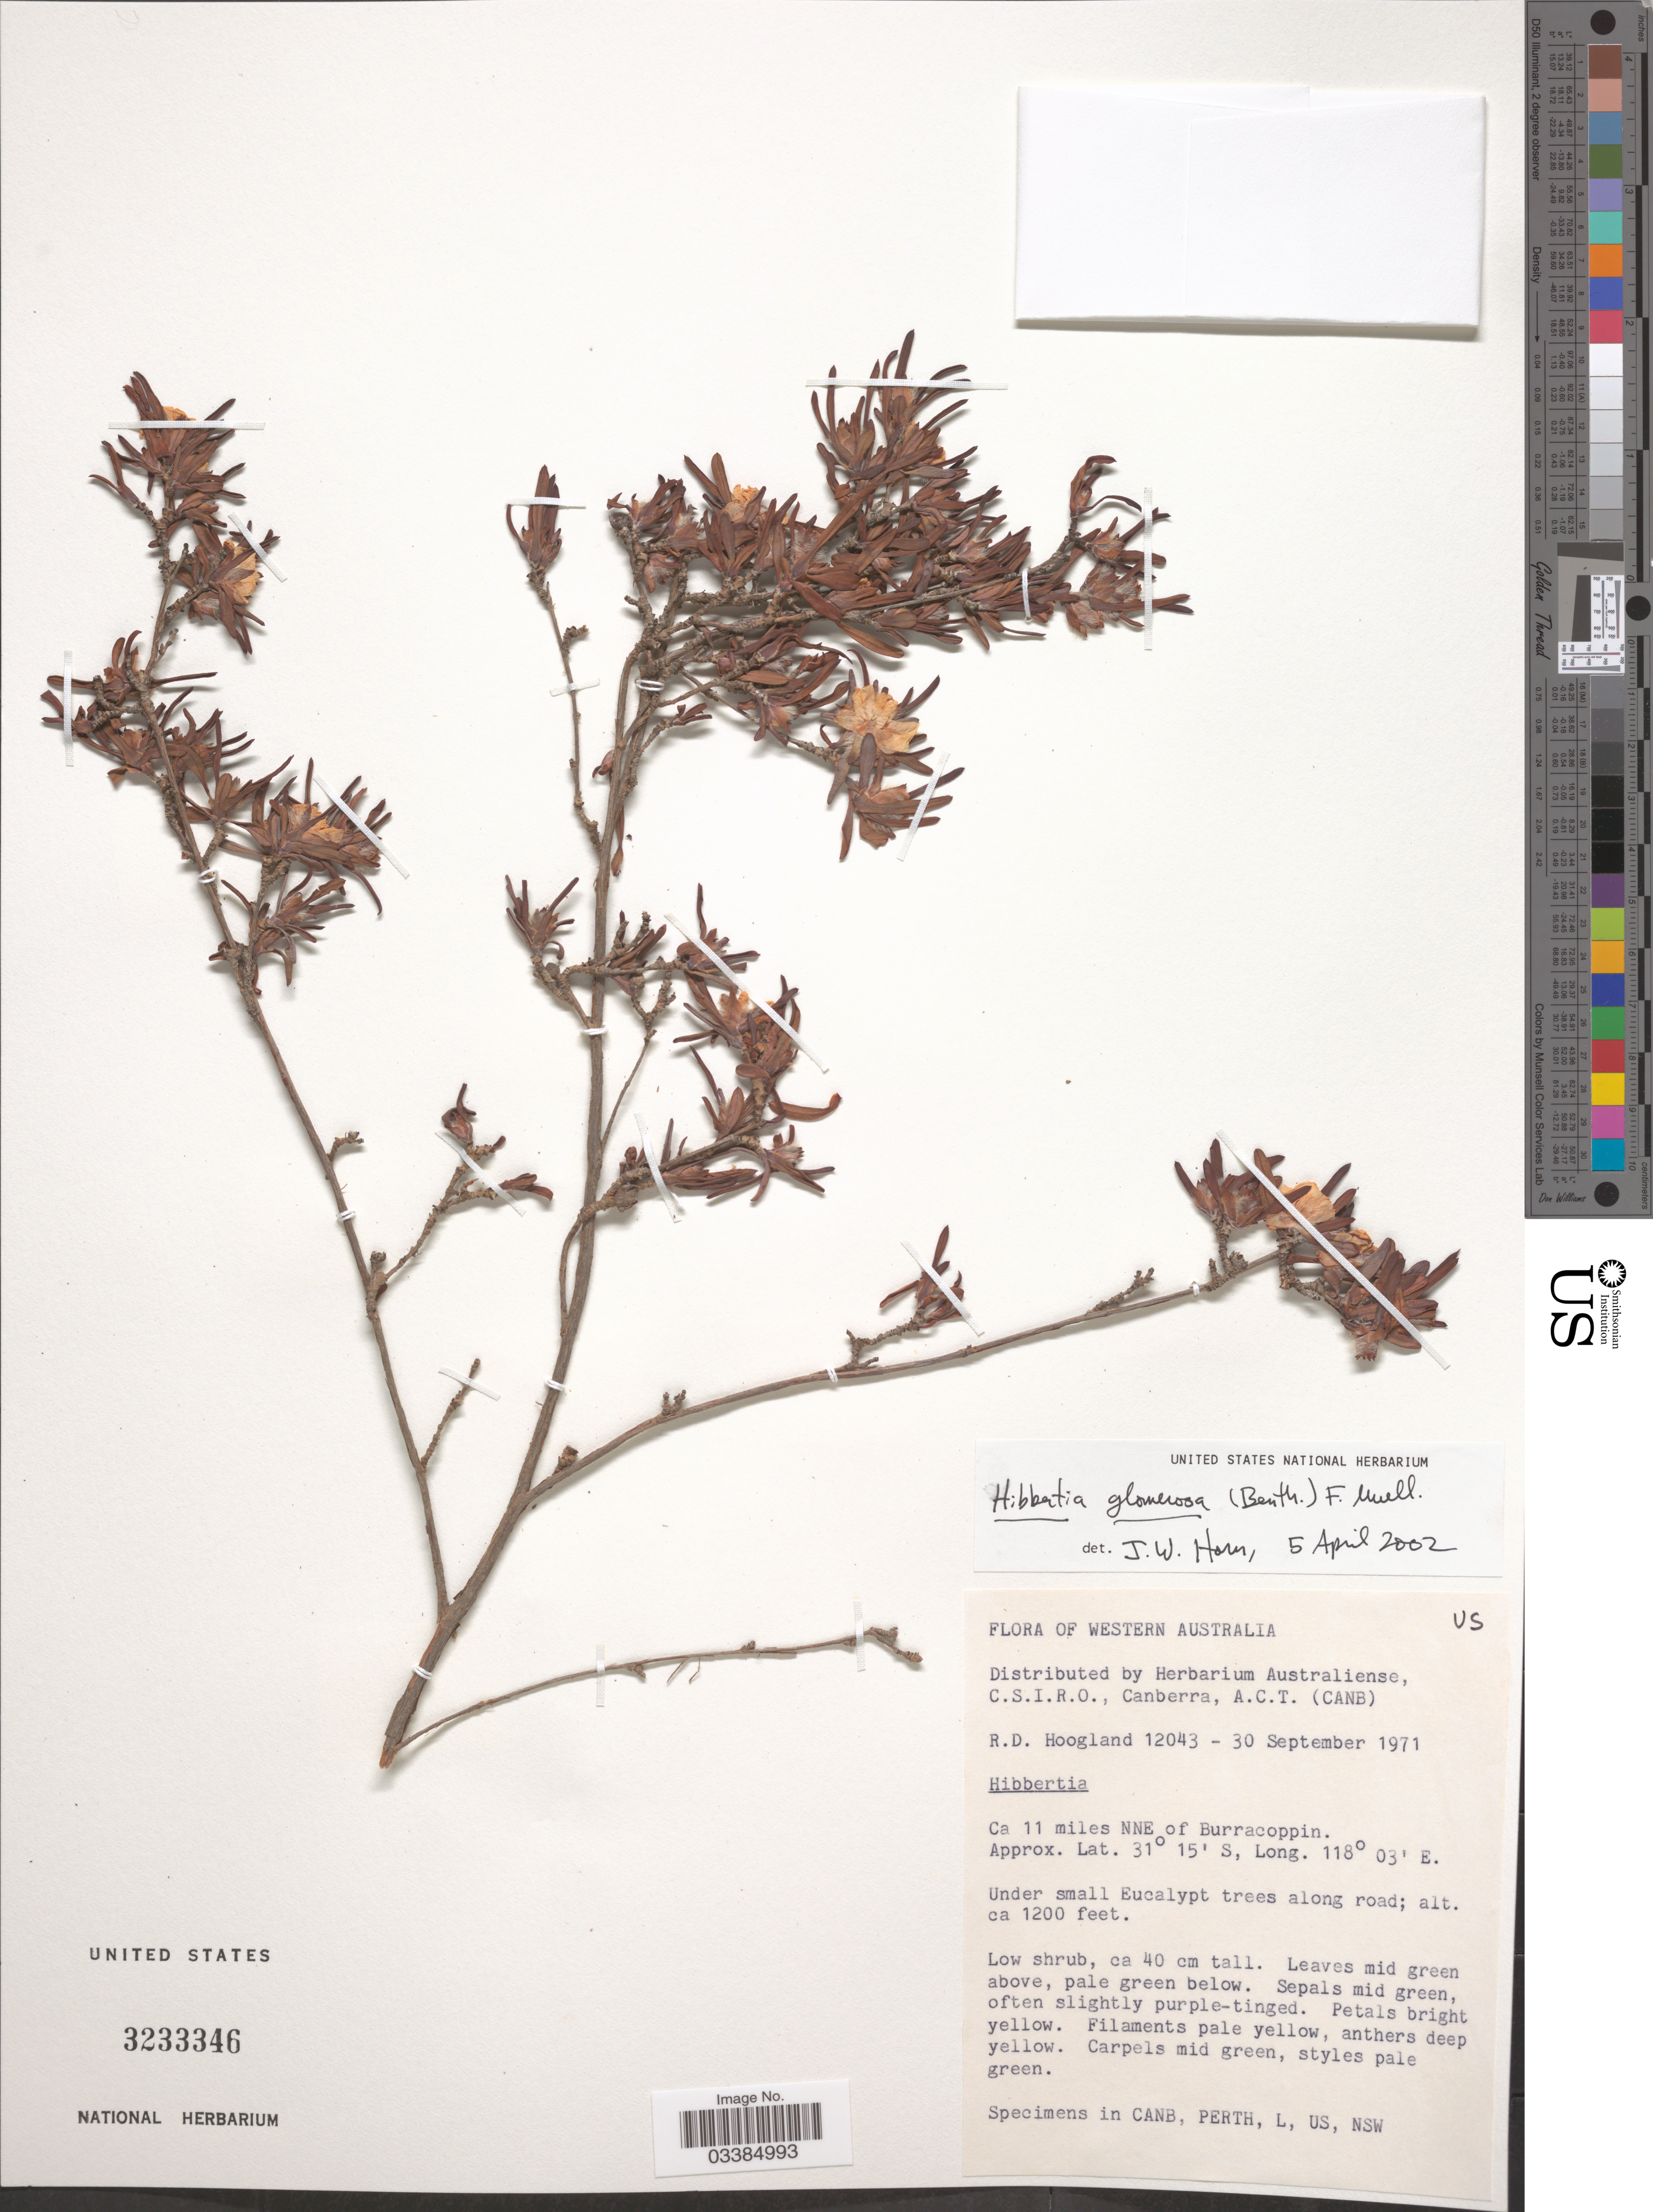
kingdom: Plantae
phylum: Tracheophyta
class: Magnoliopsida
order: Dilleniales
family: Dilleniaceae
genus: Hibbertia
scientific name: Hibbertia glomerosa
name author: F. Muell.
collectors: R. D. Hoogland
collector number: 12043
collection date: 1971-09-30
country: Australia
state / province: Western Australia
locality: Ca 11 miles NNE of Burracoppin.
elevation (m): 366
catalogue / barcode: US 3233346